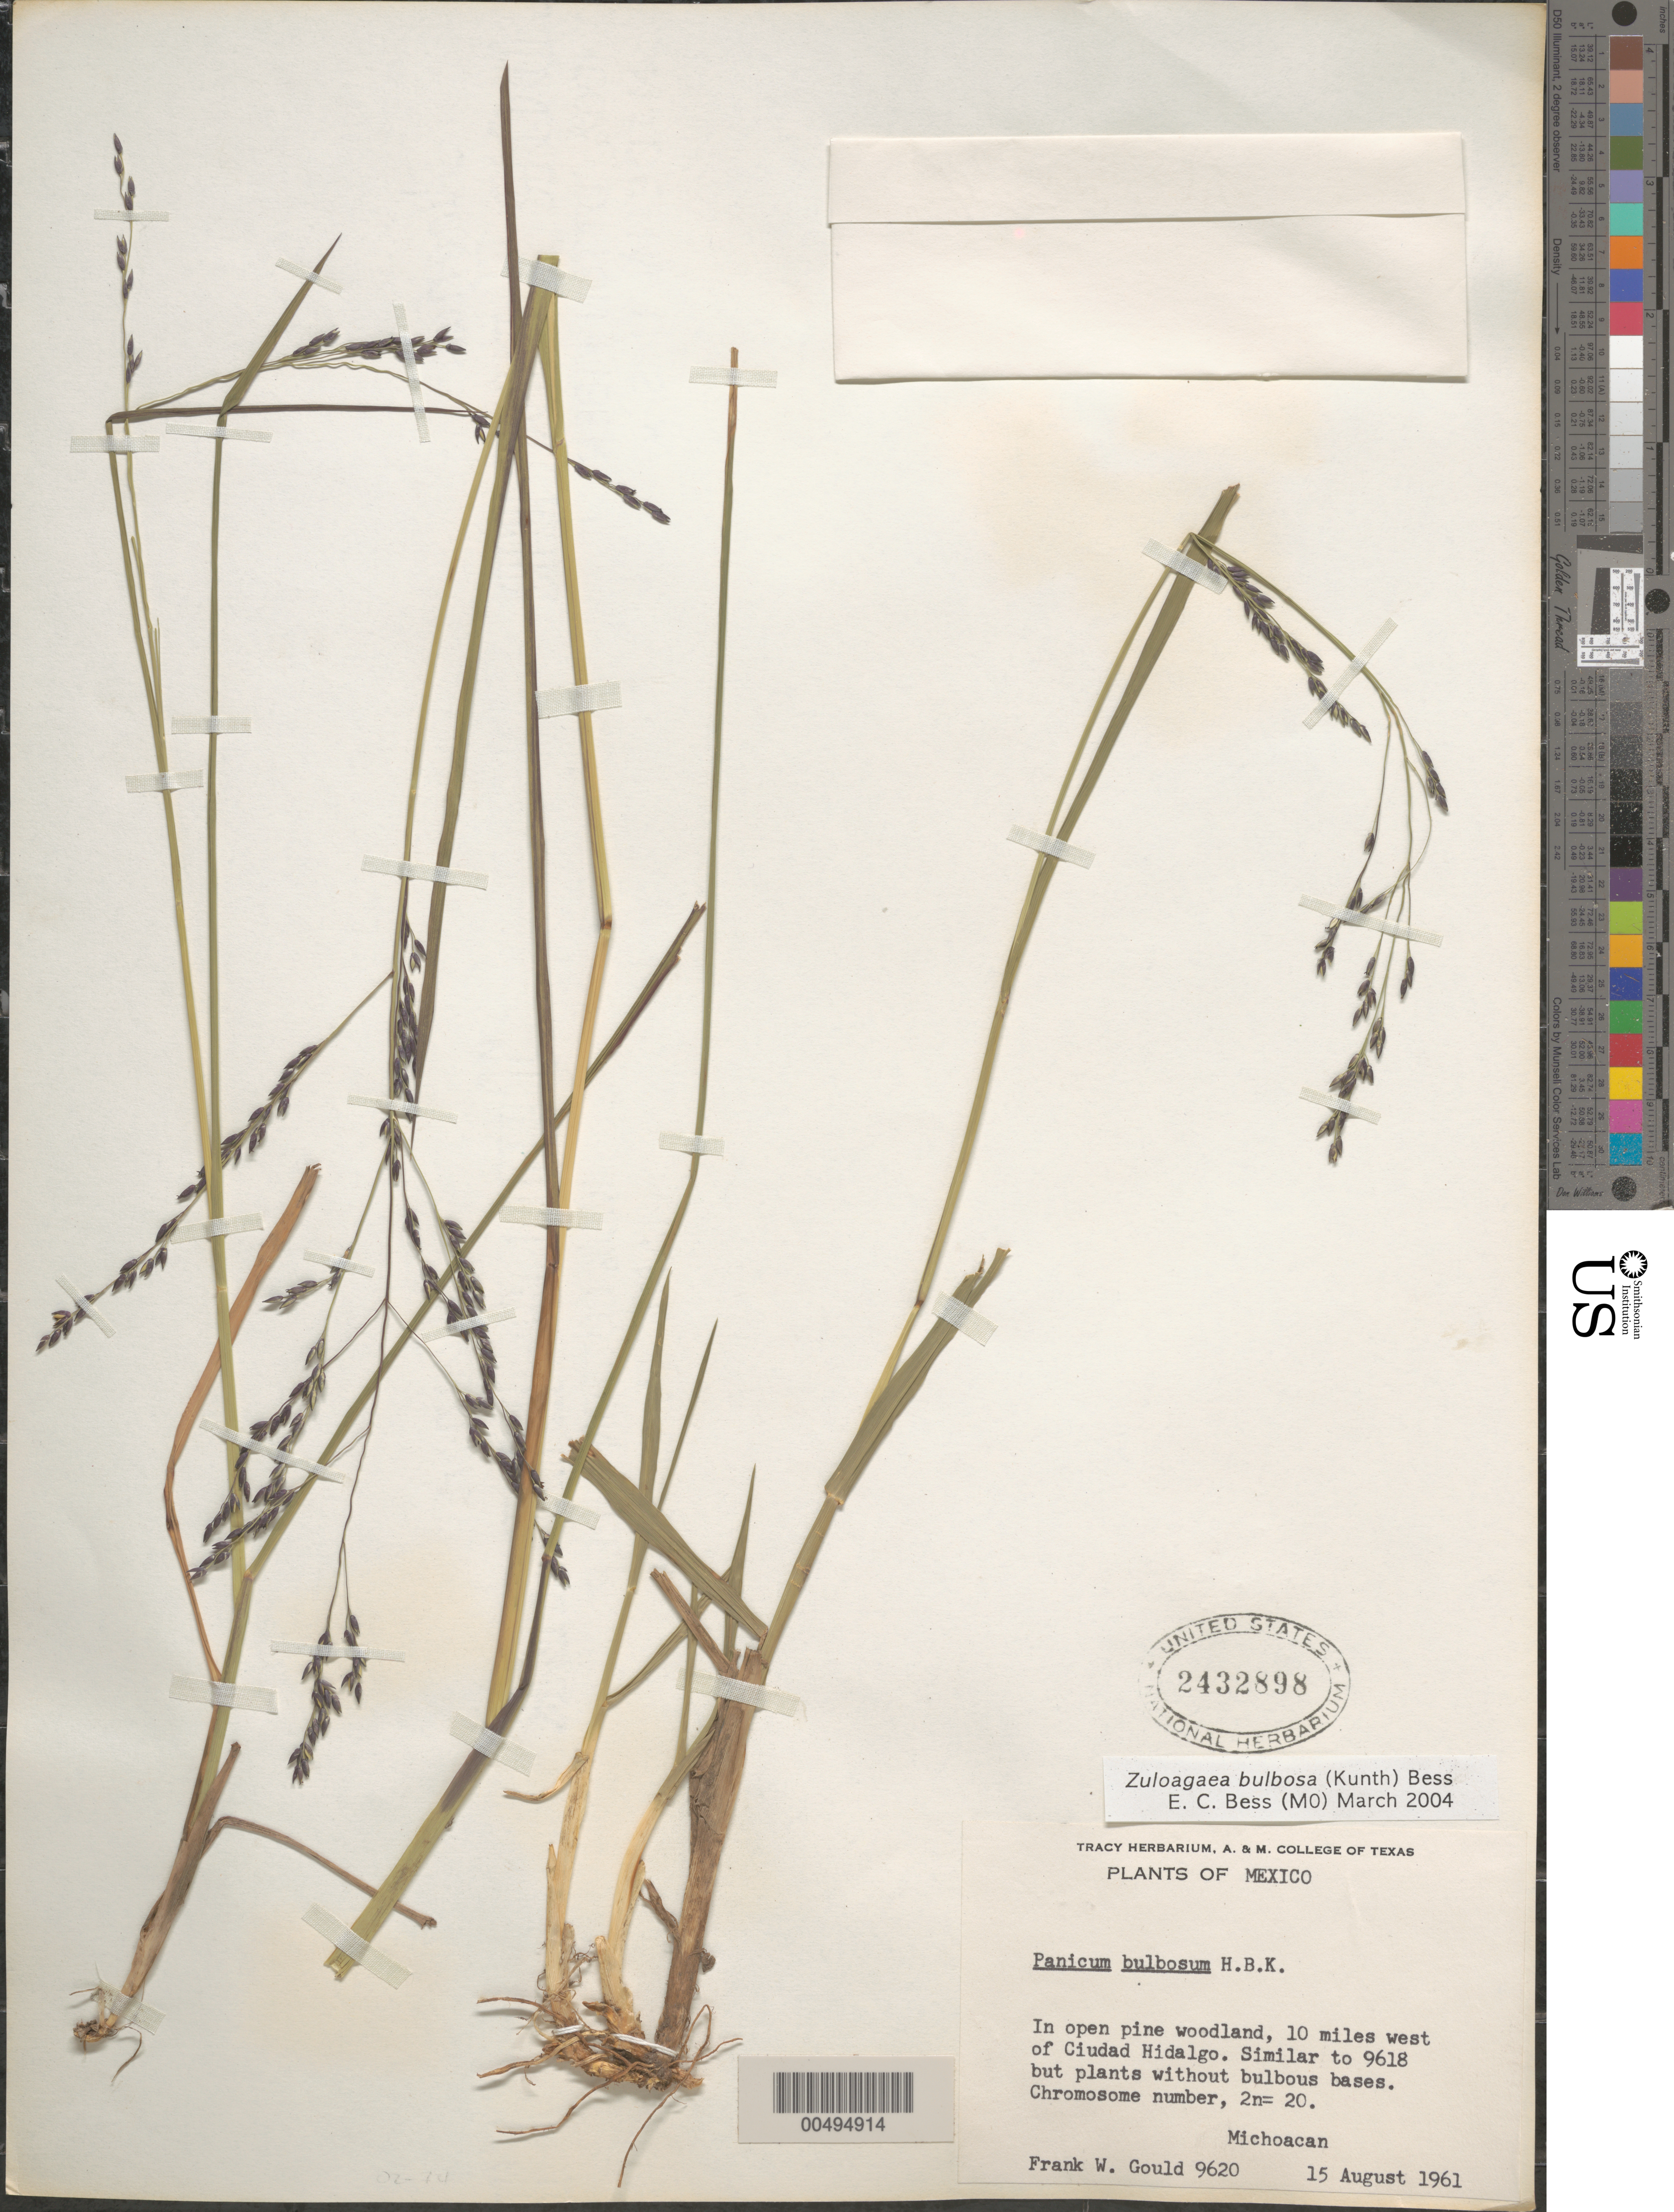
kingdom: Plantae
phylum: Tracheophyta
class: Liliopsida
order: Poales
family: Poaceae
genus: Panicum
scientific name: Panicum bulbosum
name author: Kunth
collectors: F. W. Gould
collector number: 9620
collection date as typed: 15 Aug 1961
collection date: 1961-08-15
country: Mexico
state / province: Michoacán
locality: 10 mi W of Ciudad Hidalgo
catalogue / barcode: US 2432898